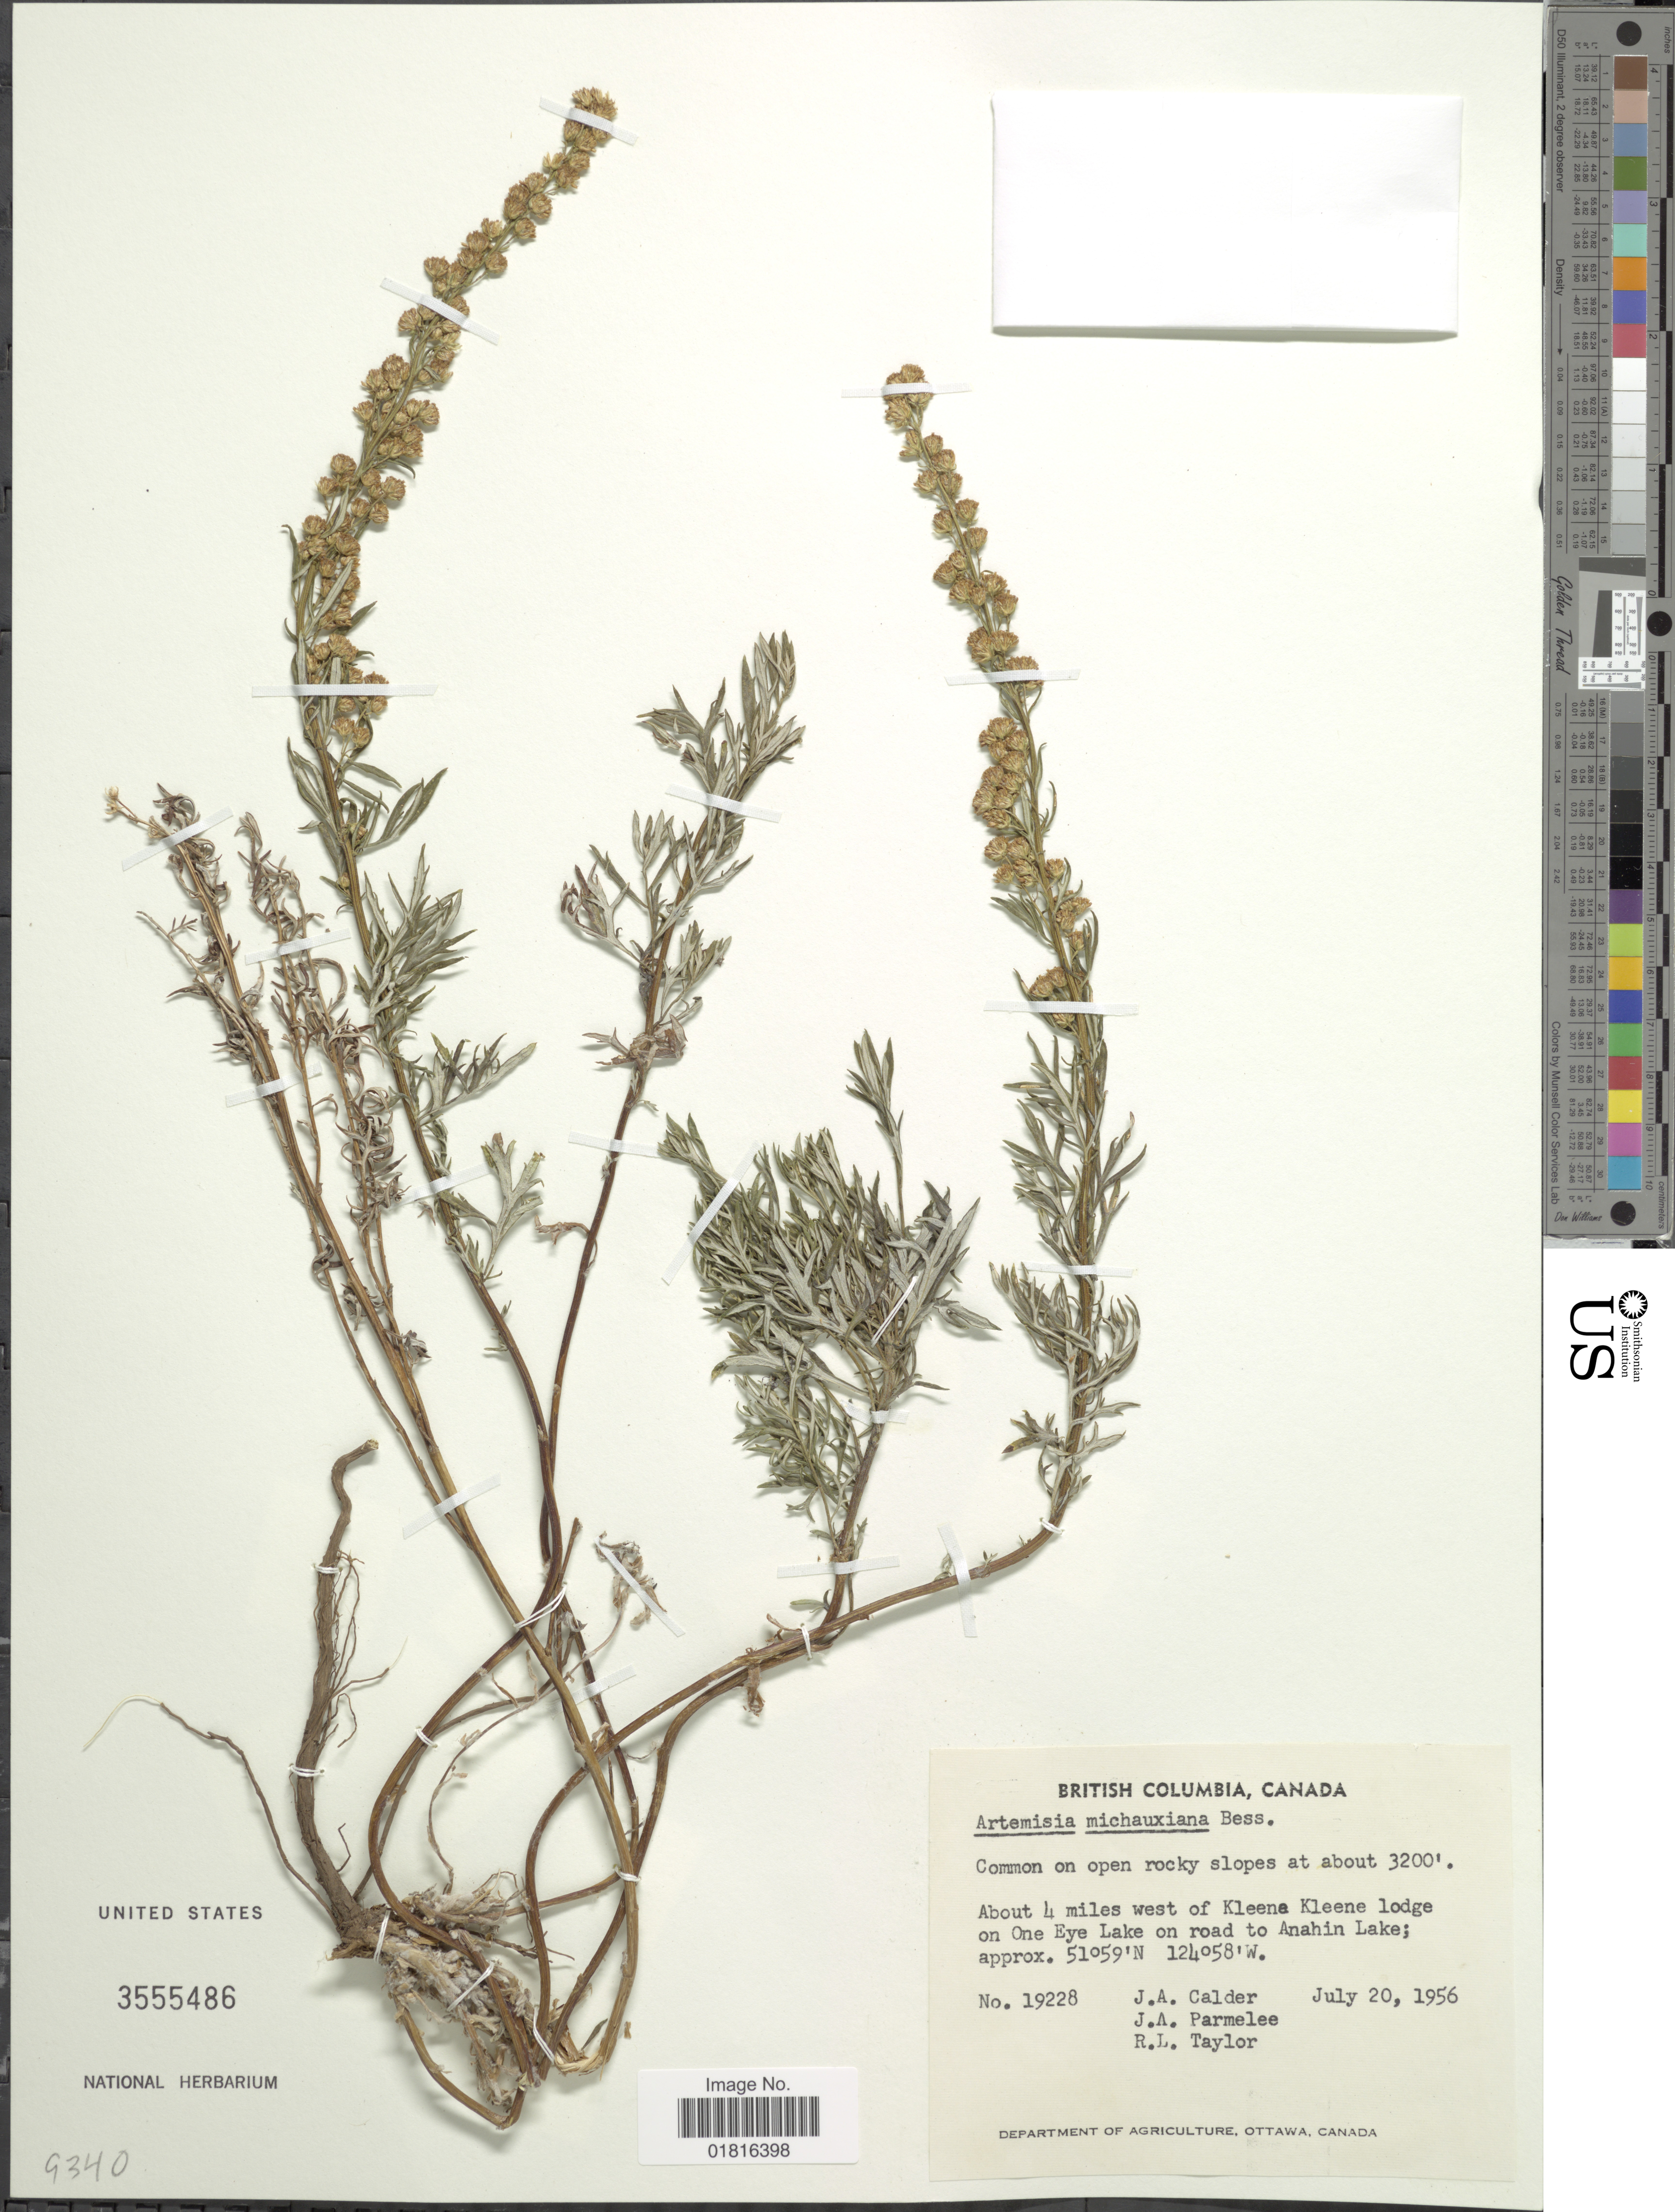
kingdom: Plantae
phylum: Tracheophyta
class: Magnoliopsida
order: Asterales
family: Asteraceae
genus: Artemisia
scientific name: Artemisia michauxiana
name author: Besser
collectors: J. A. Calder, J. A. Parmelee & R. Taylor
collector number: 19928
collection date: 1956-07-20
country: Canada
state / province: British Columbia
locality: Common on open rocky slopes, About 4 miles west of Kleena Kleene lodge on One Eye Lake on road to Anahin Lake;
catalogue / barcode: US 3555486